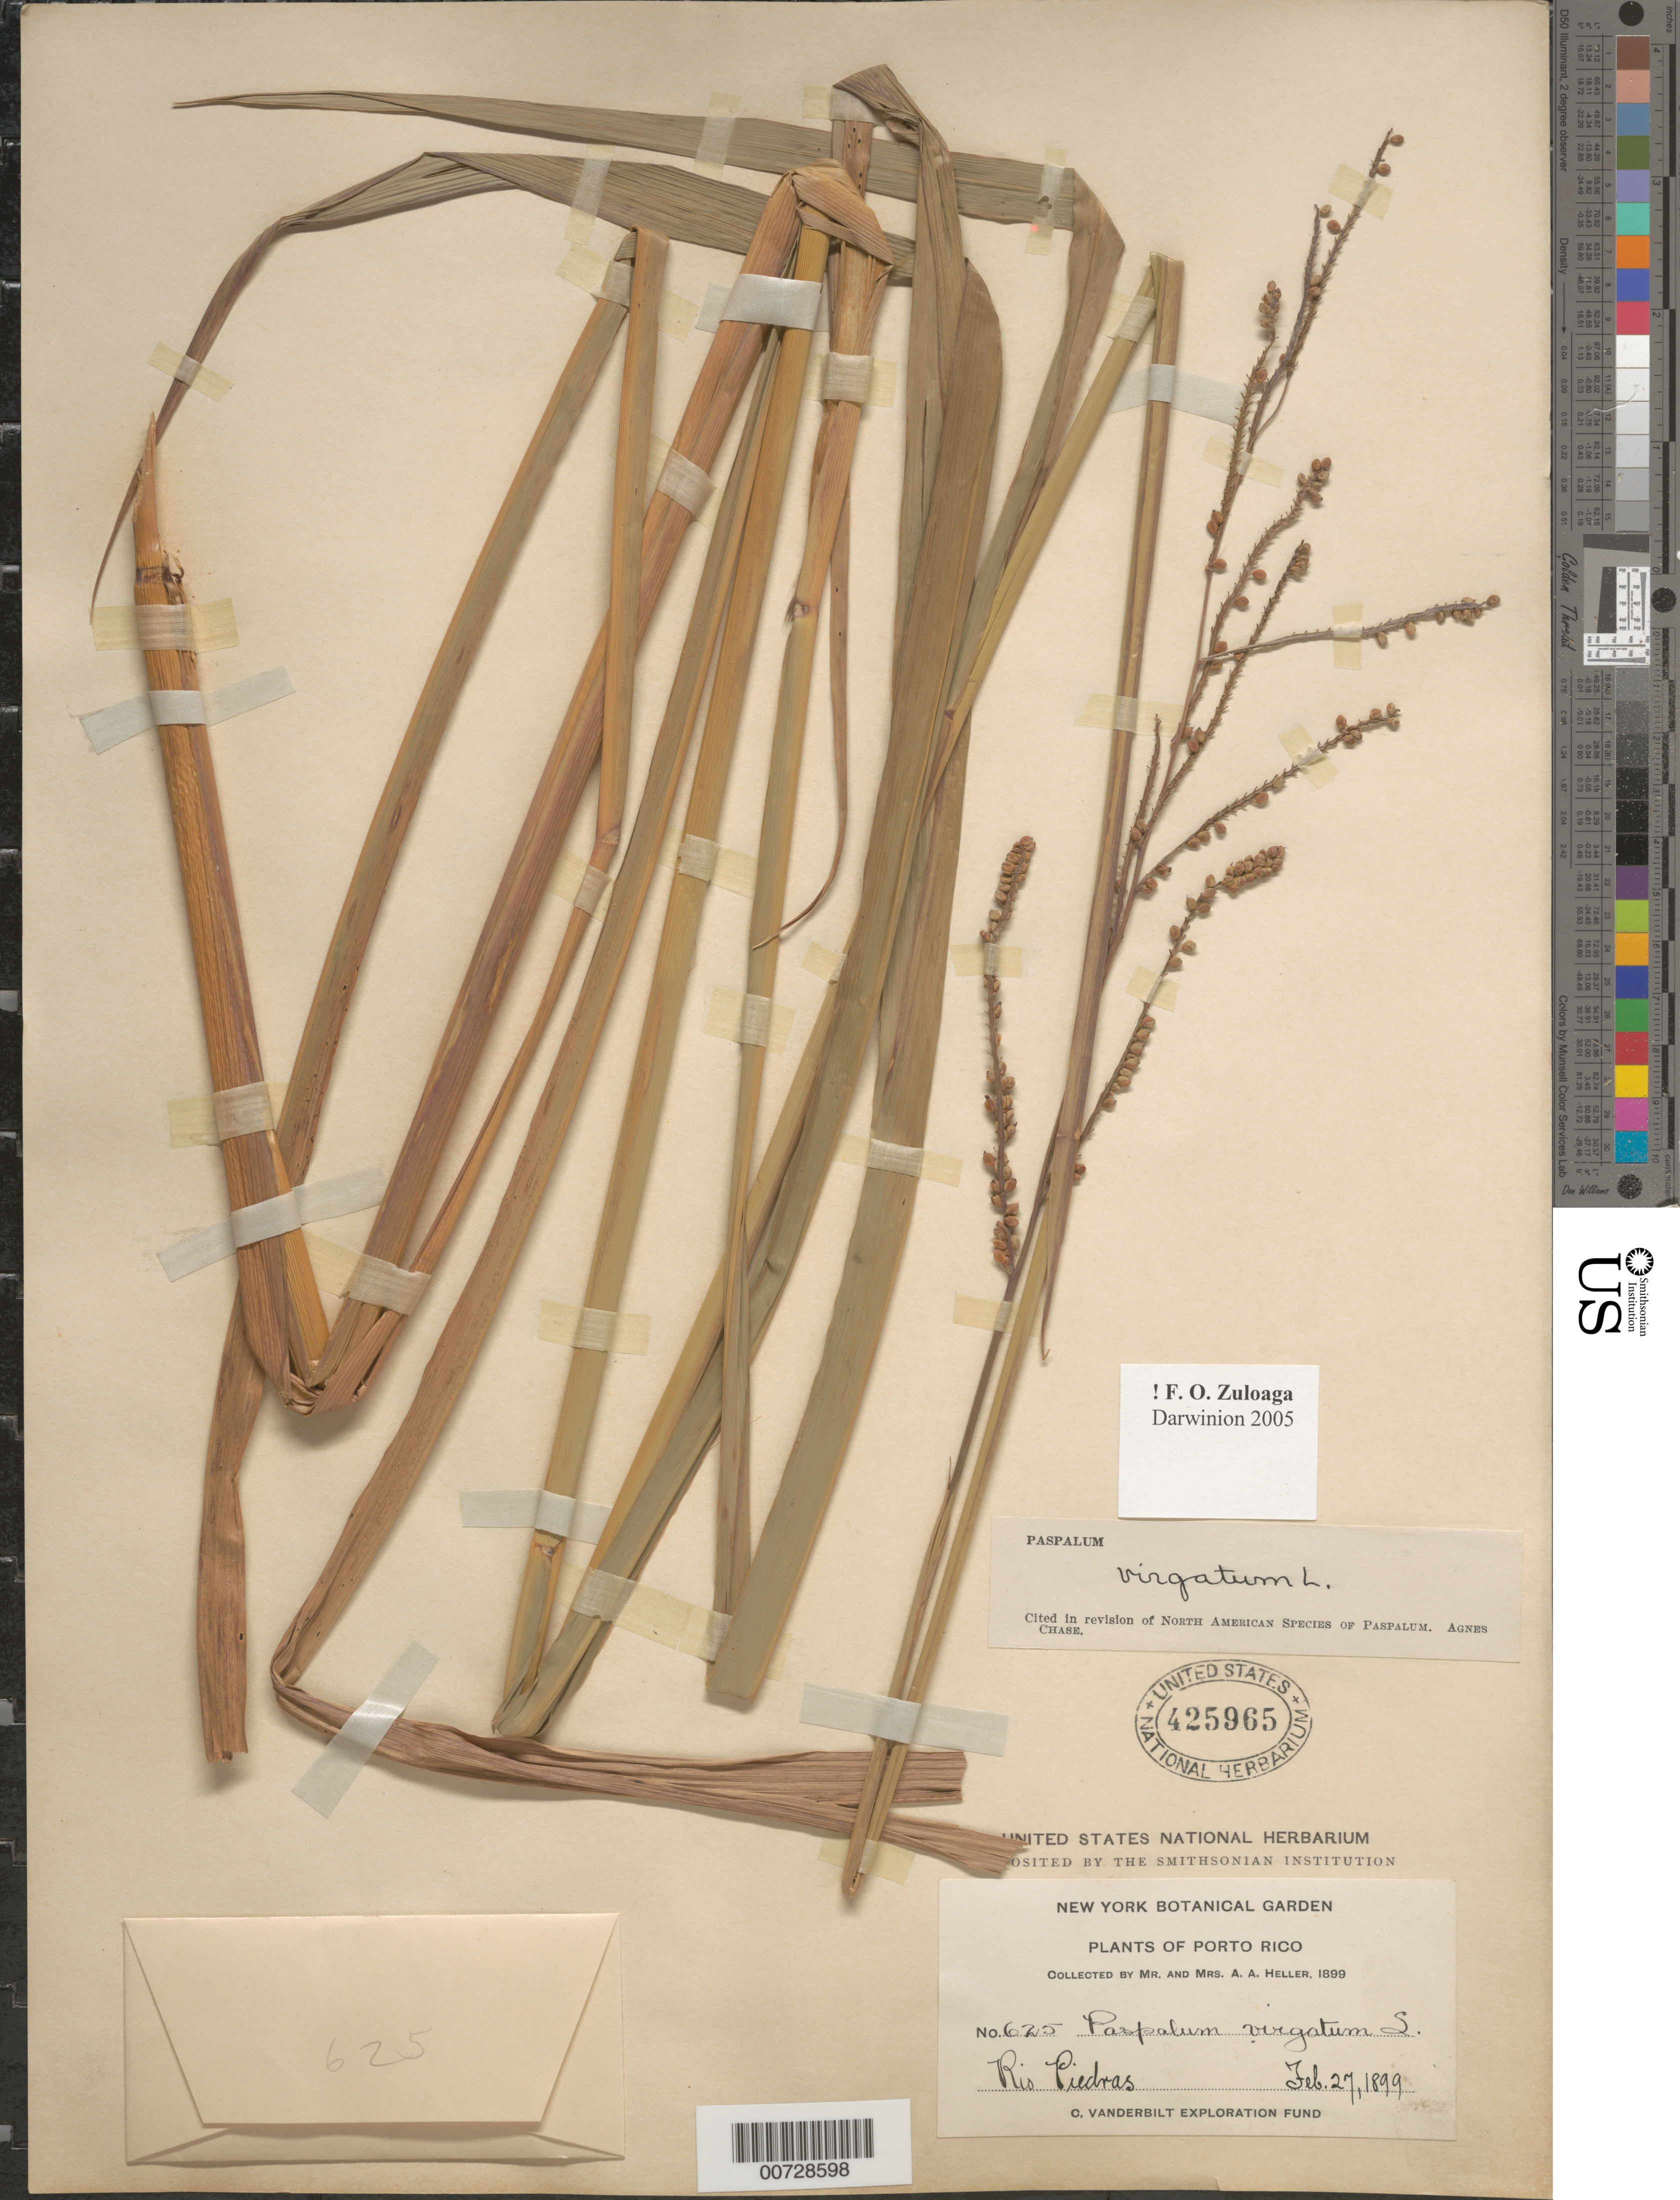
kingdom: Plantae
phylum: Tracheophyta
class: Liliopsida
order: Poales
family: Poaceae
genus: Paspalum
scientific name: Paspalum virgatum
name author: L.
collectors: A. A. Heller & E. G. Heller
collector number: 625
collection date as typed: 27 Feb 1899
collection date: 1899-02-27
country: Puerto Rico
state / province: San Juan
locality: Rio Piedras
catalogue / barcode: US 425965